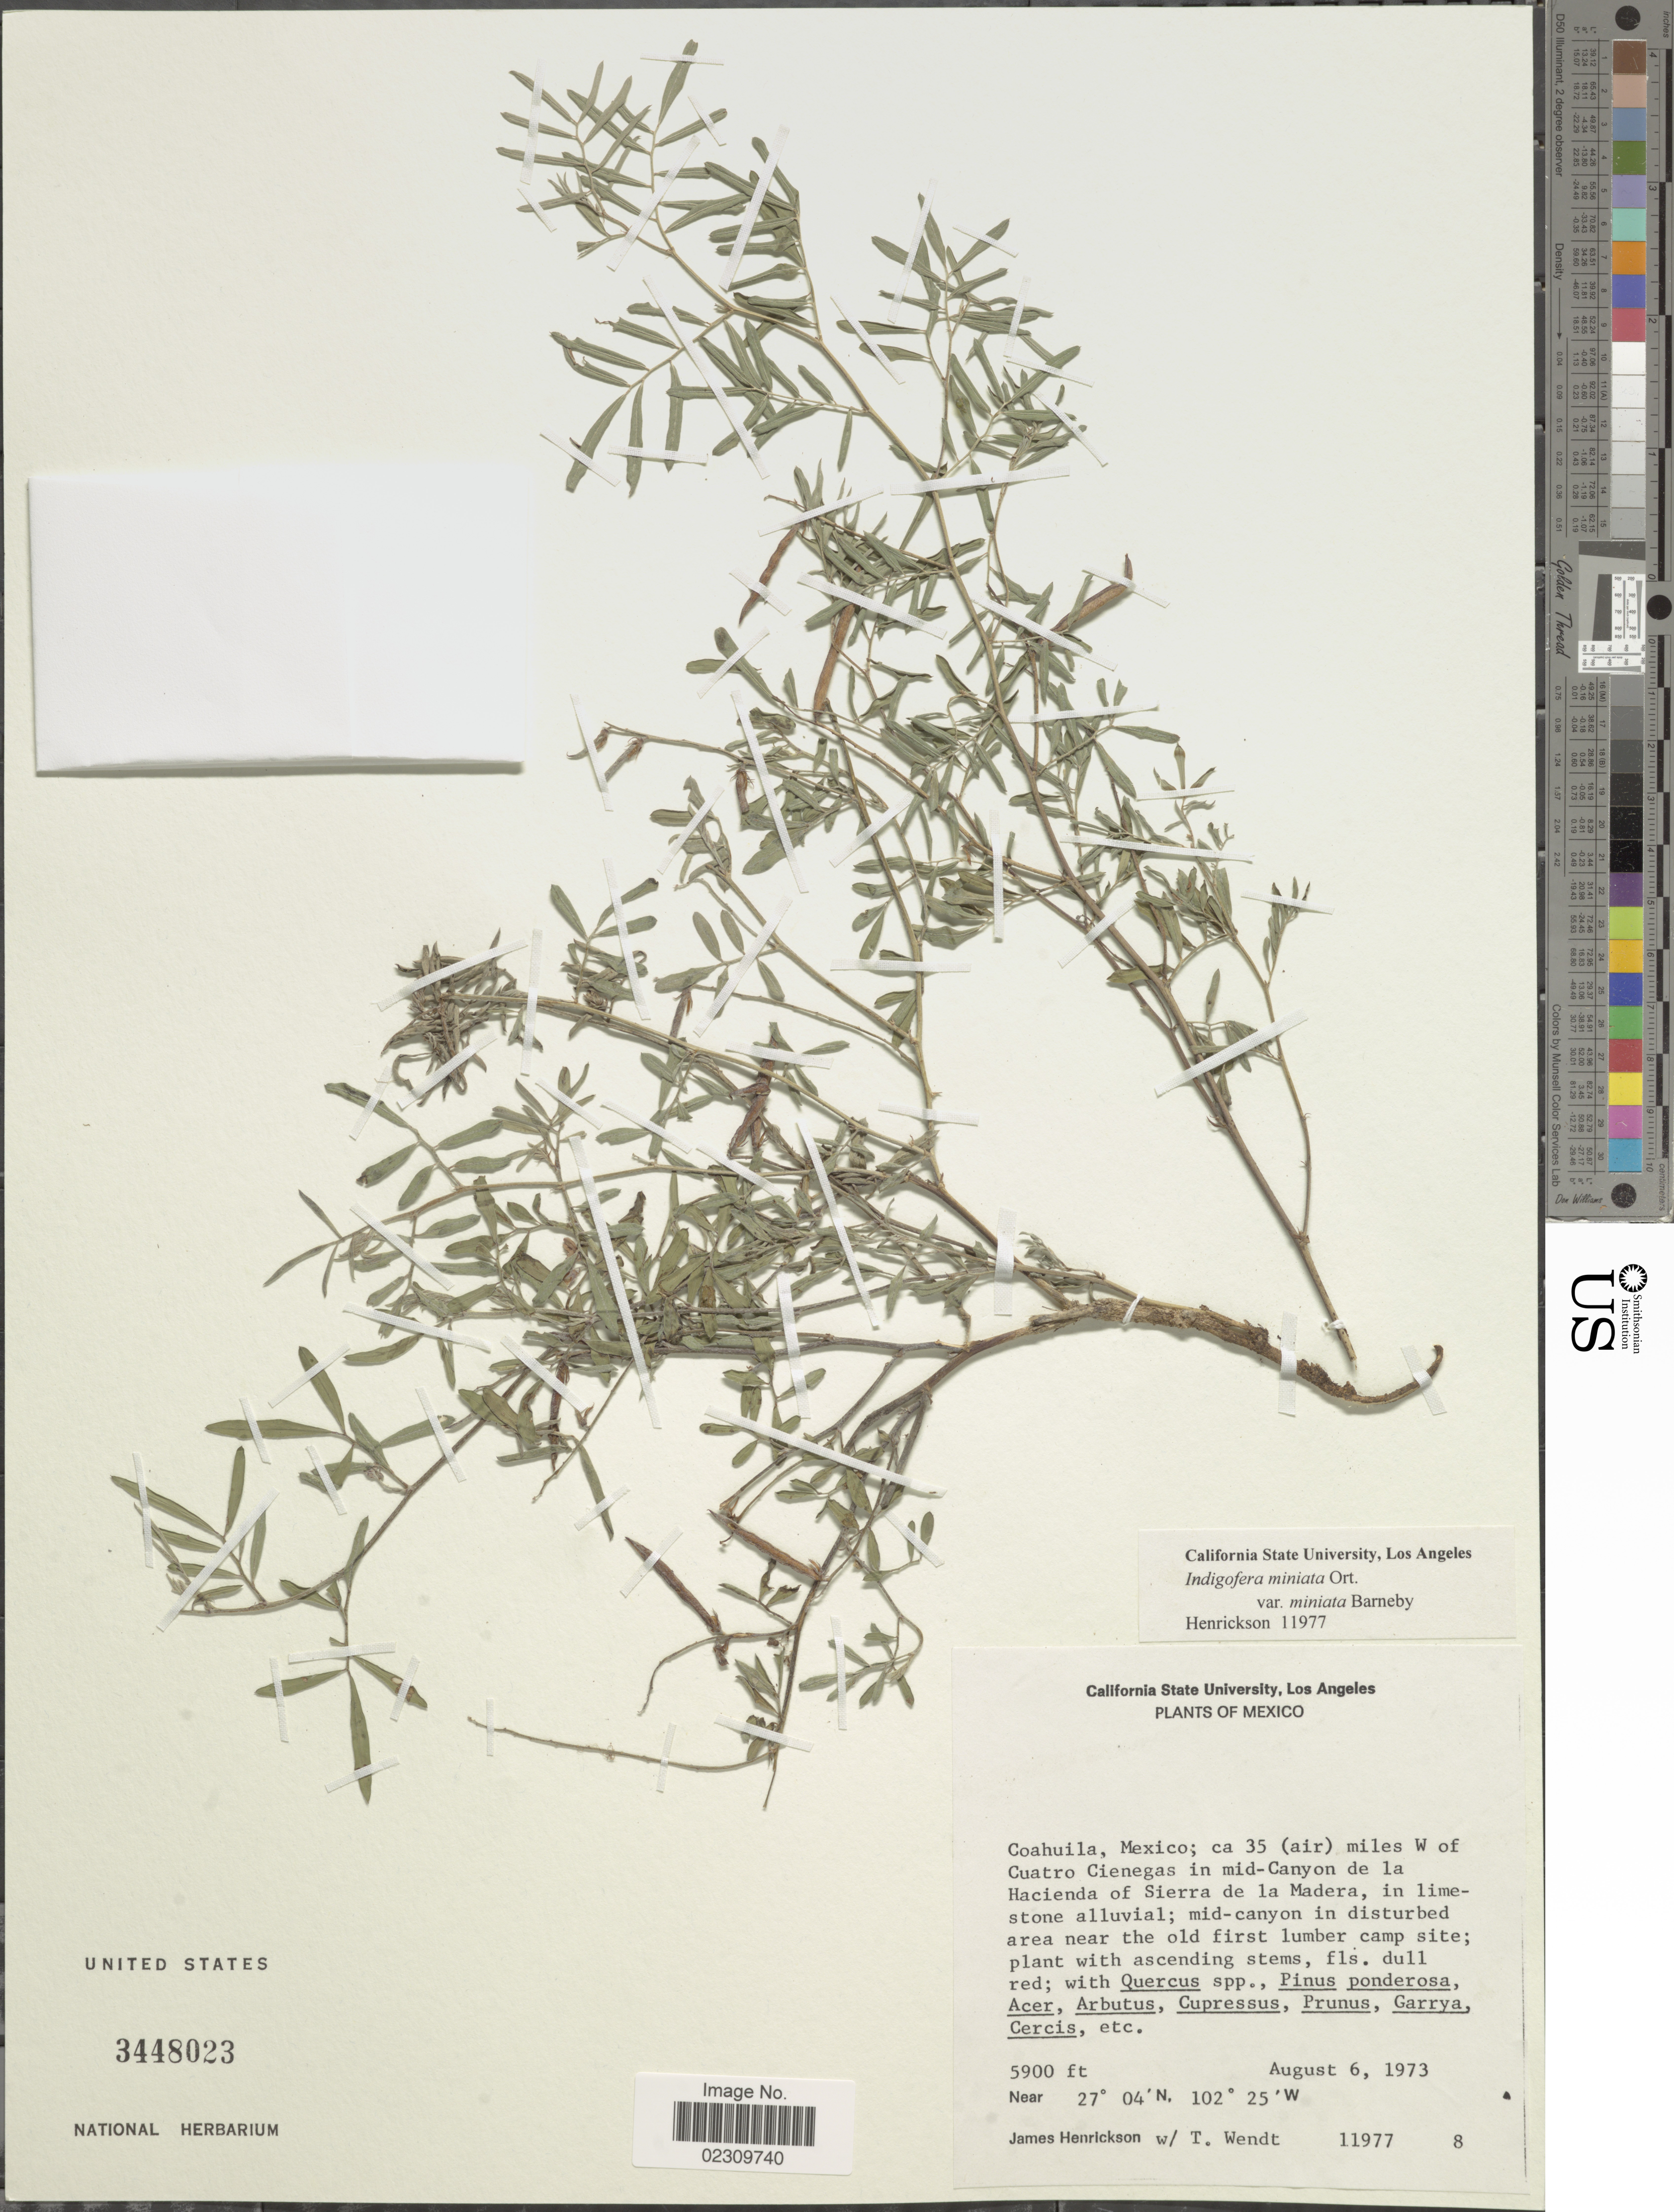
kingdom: Plantae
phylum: Tracheophyta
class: Magnoliopsida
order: Fabales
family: Fabaceae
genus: Indigofera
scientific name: Indigofera miniata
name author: Orteg.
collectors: J. S. Henrickson & T. L. Wendt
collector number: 11977/8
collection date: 1973-08-06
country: Mexico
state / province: Coahuila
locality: Ca. 35 (air) miles W of Cuatro Cienegas in mid-Canyon de la Hacienda of Sierra de La Madera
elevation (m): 1798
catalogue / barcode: US 3448023